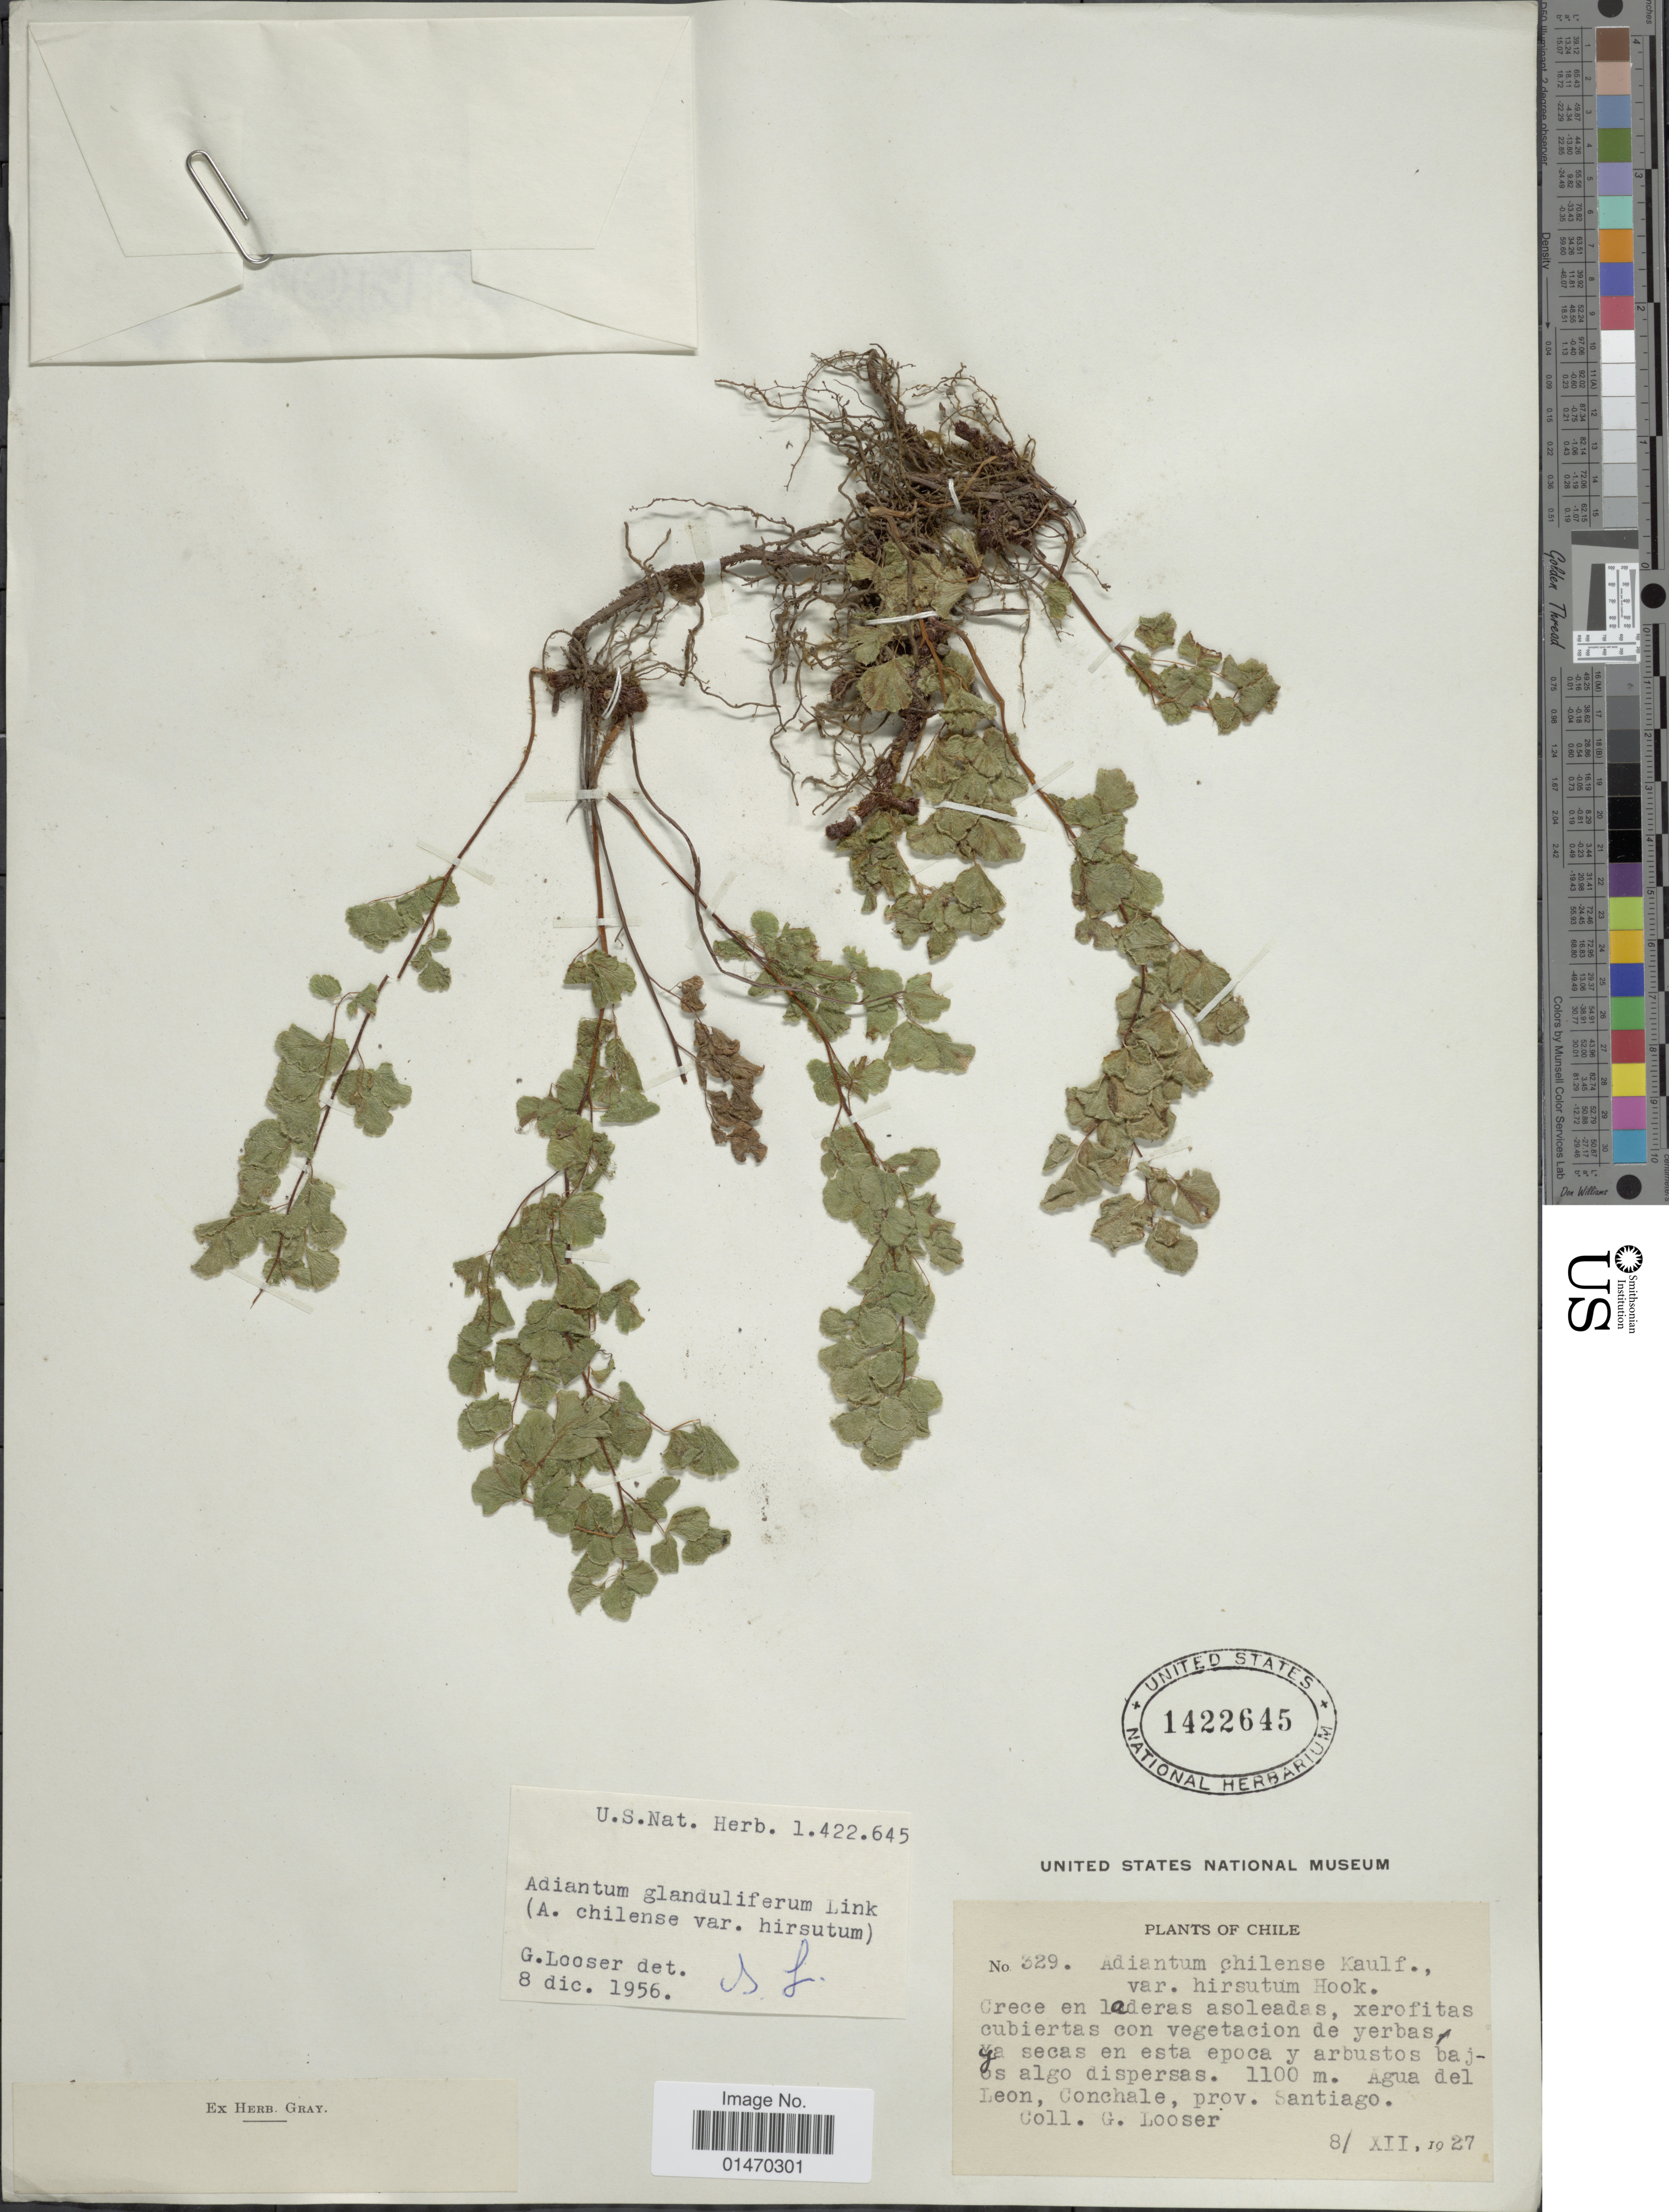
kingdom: Plantae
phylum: Tracheophyta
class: Polypodiopsida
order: Polypodiales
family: Pteridaceae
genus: Adiantum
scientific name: Adiantum glanduliferum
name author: Link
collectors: G. Looser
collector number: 329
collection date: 1927-12-08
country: Chile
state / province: Región Metropolitana (RM)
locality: Agua del Leon, Conchale, prov. Santiago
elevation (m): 1100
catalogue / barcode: US 1422645